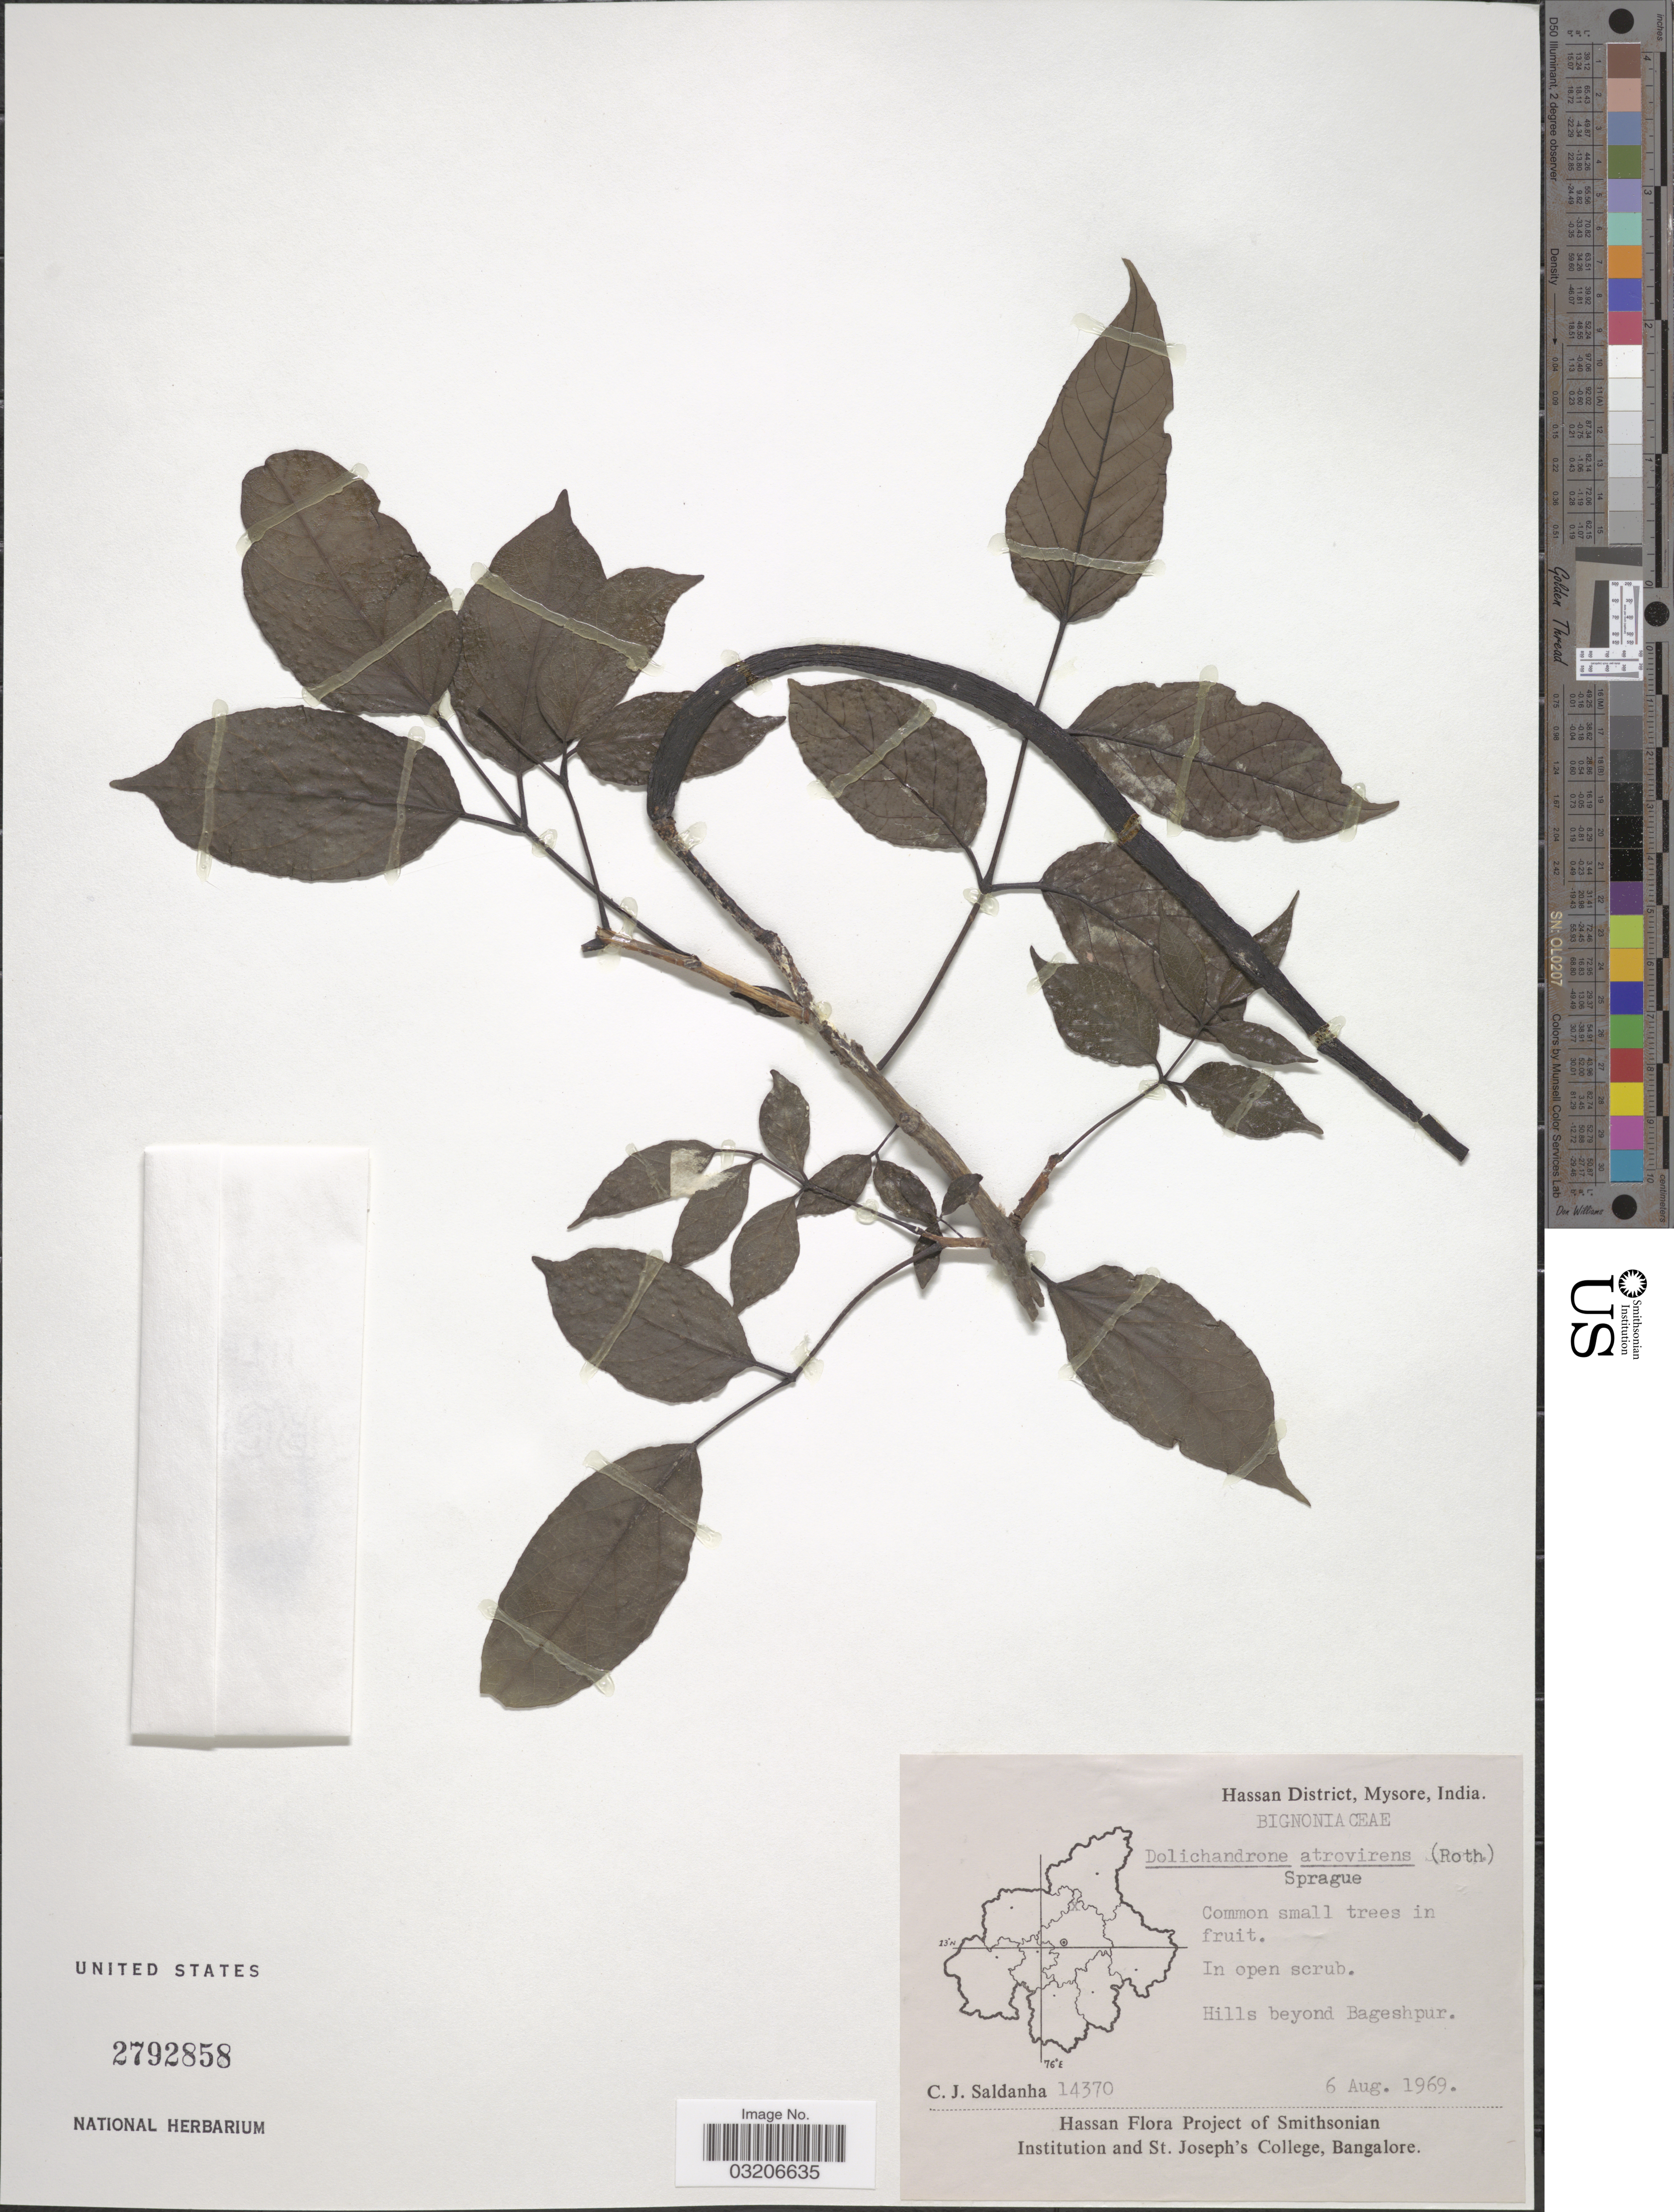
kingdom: Plantae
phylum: Tracheophyta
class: Magnoliopsida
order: Lamiales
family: Bignoniaceae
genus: Dolichandrone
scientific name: Dolichandrone atrovirens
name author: (Roth) K. Schum.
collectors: C. J. Saldanha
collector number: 14370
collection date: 1969-08-06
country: India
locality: Hassan District, Mysore. Hills beyond Bageshpur.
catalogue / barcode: US 2792858